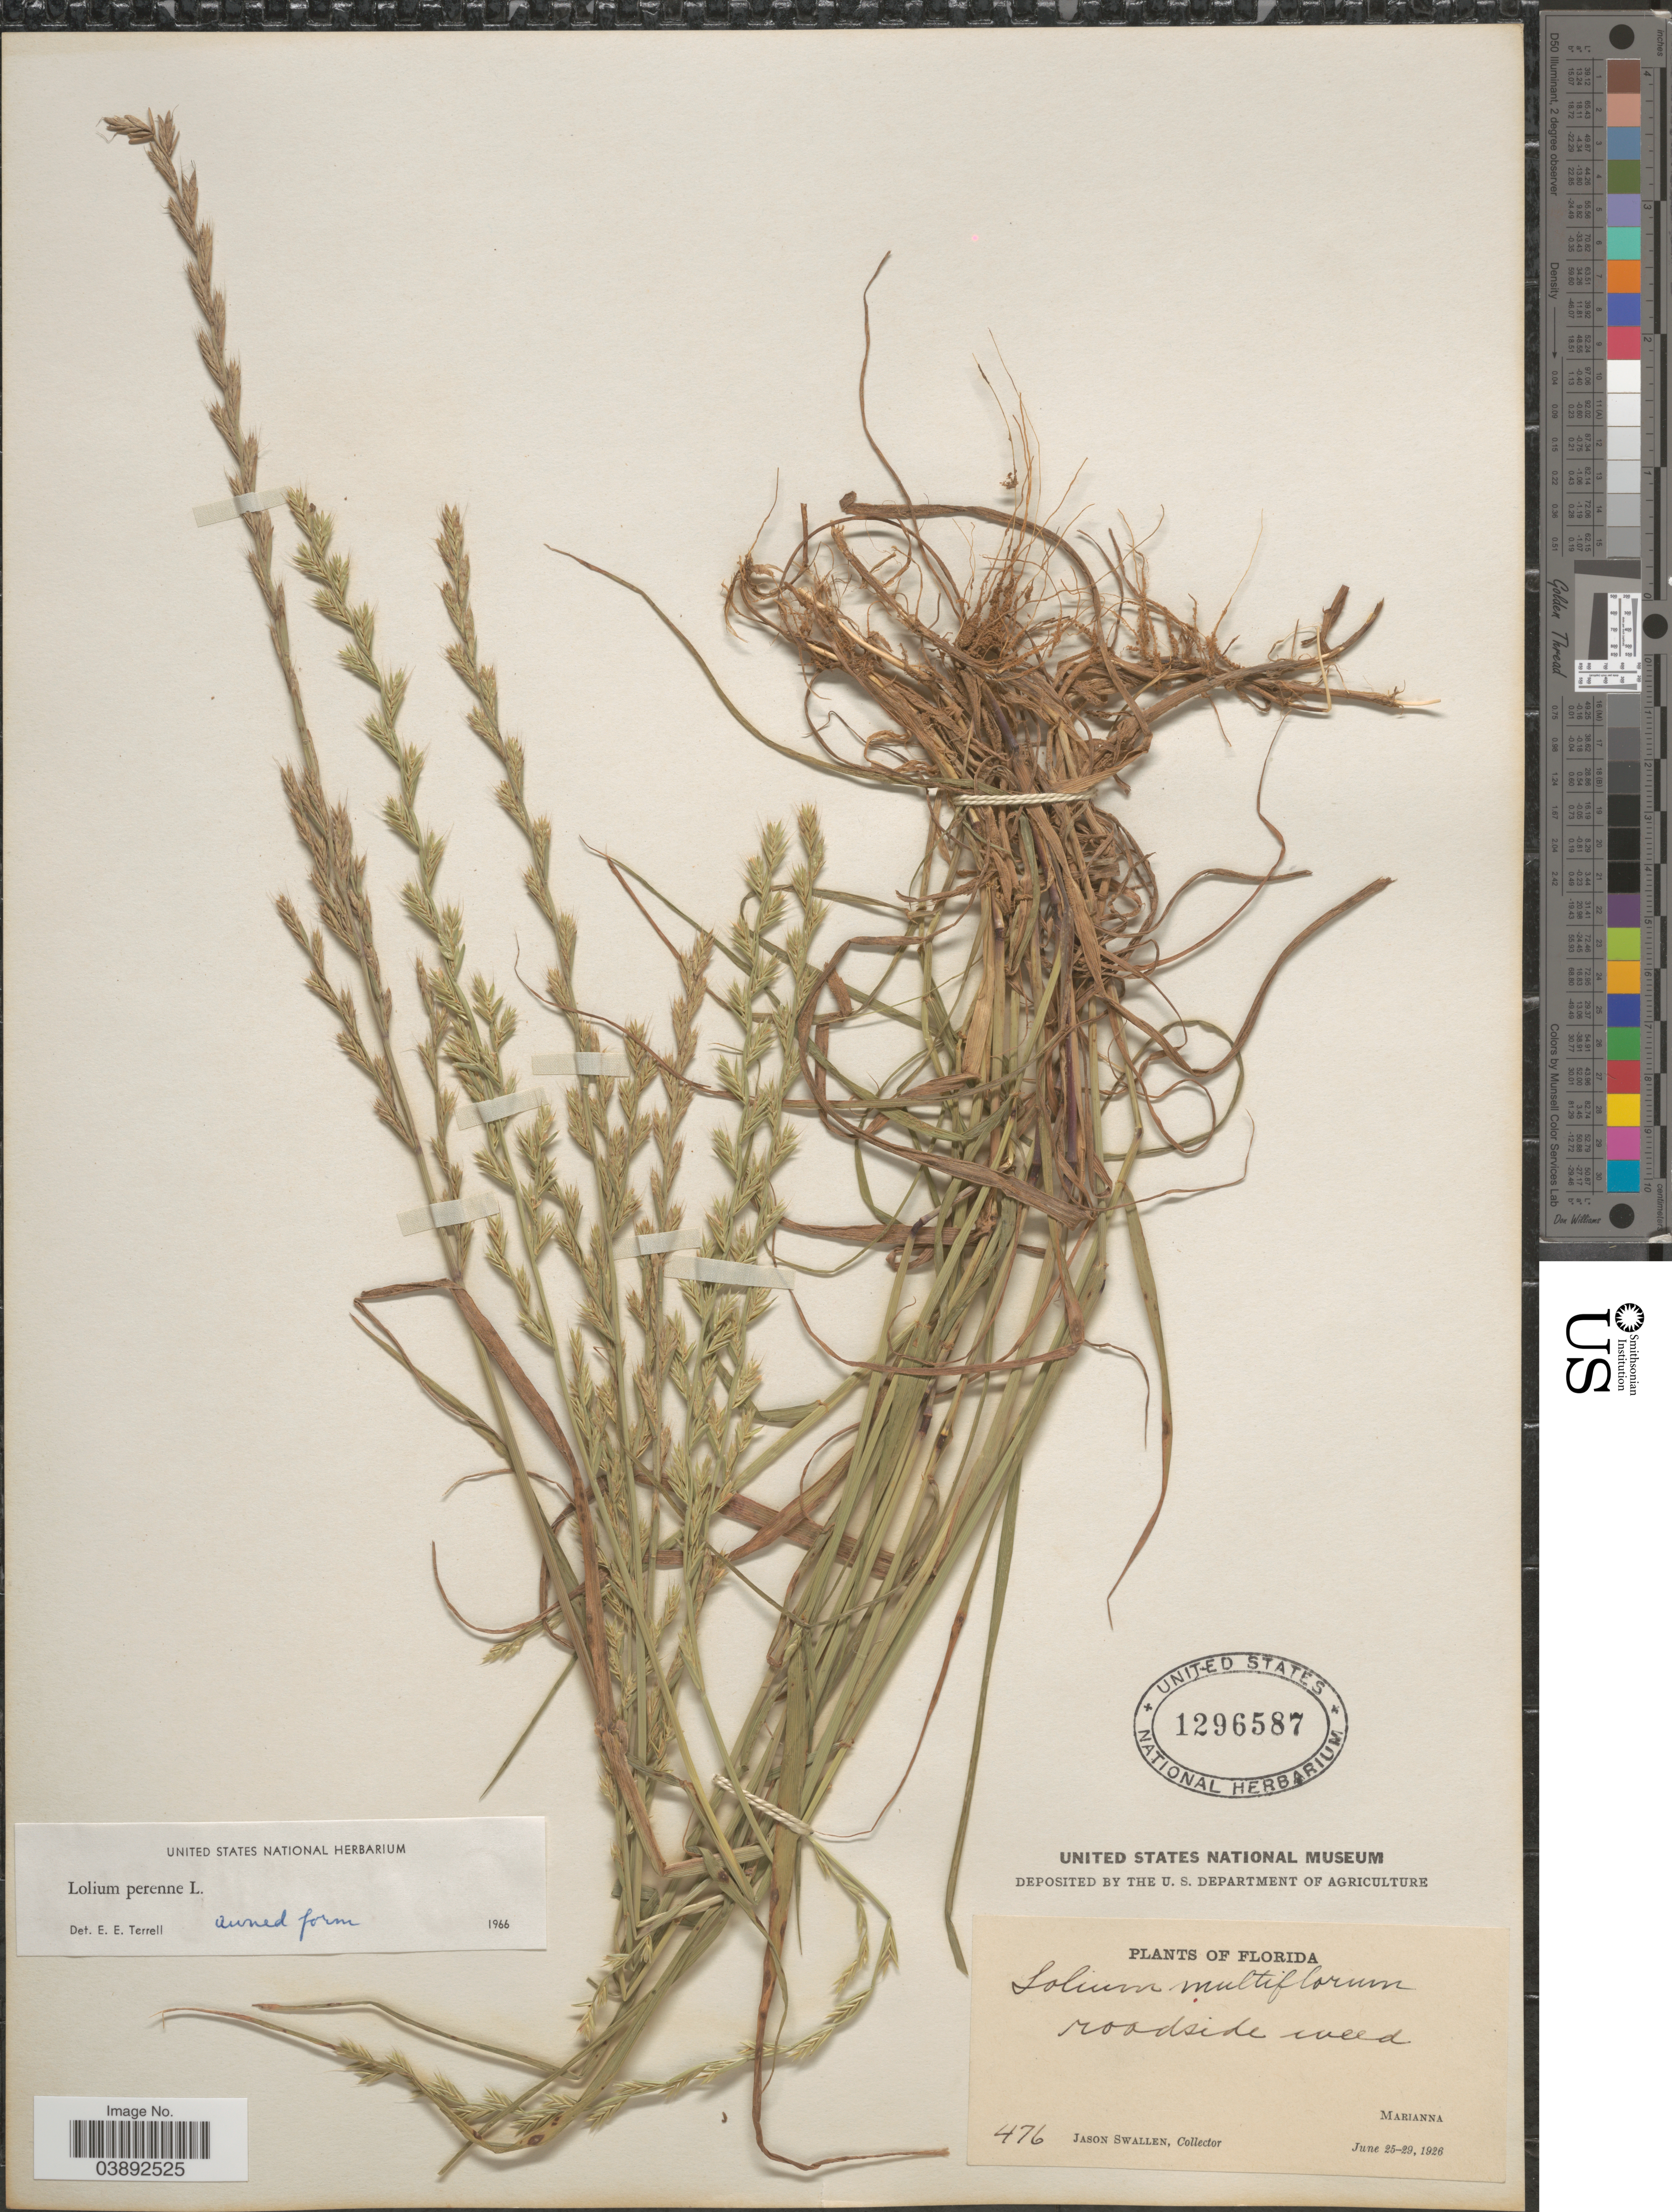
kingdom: Plantae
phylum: Tracheophyta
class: Liliopsida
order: Poales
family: Poaceae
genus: Lolium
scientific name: Lolium perenne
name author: L.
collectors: J. R. Swallen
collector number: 476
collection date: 1926-06-25/1926-06-29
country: United States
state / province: Florida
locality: Marianna.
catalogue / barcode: US 1296587